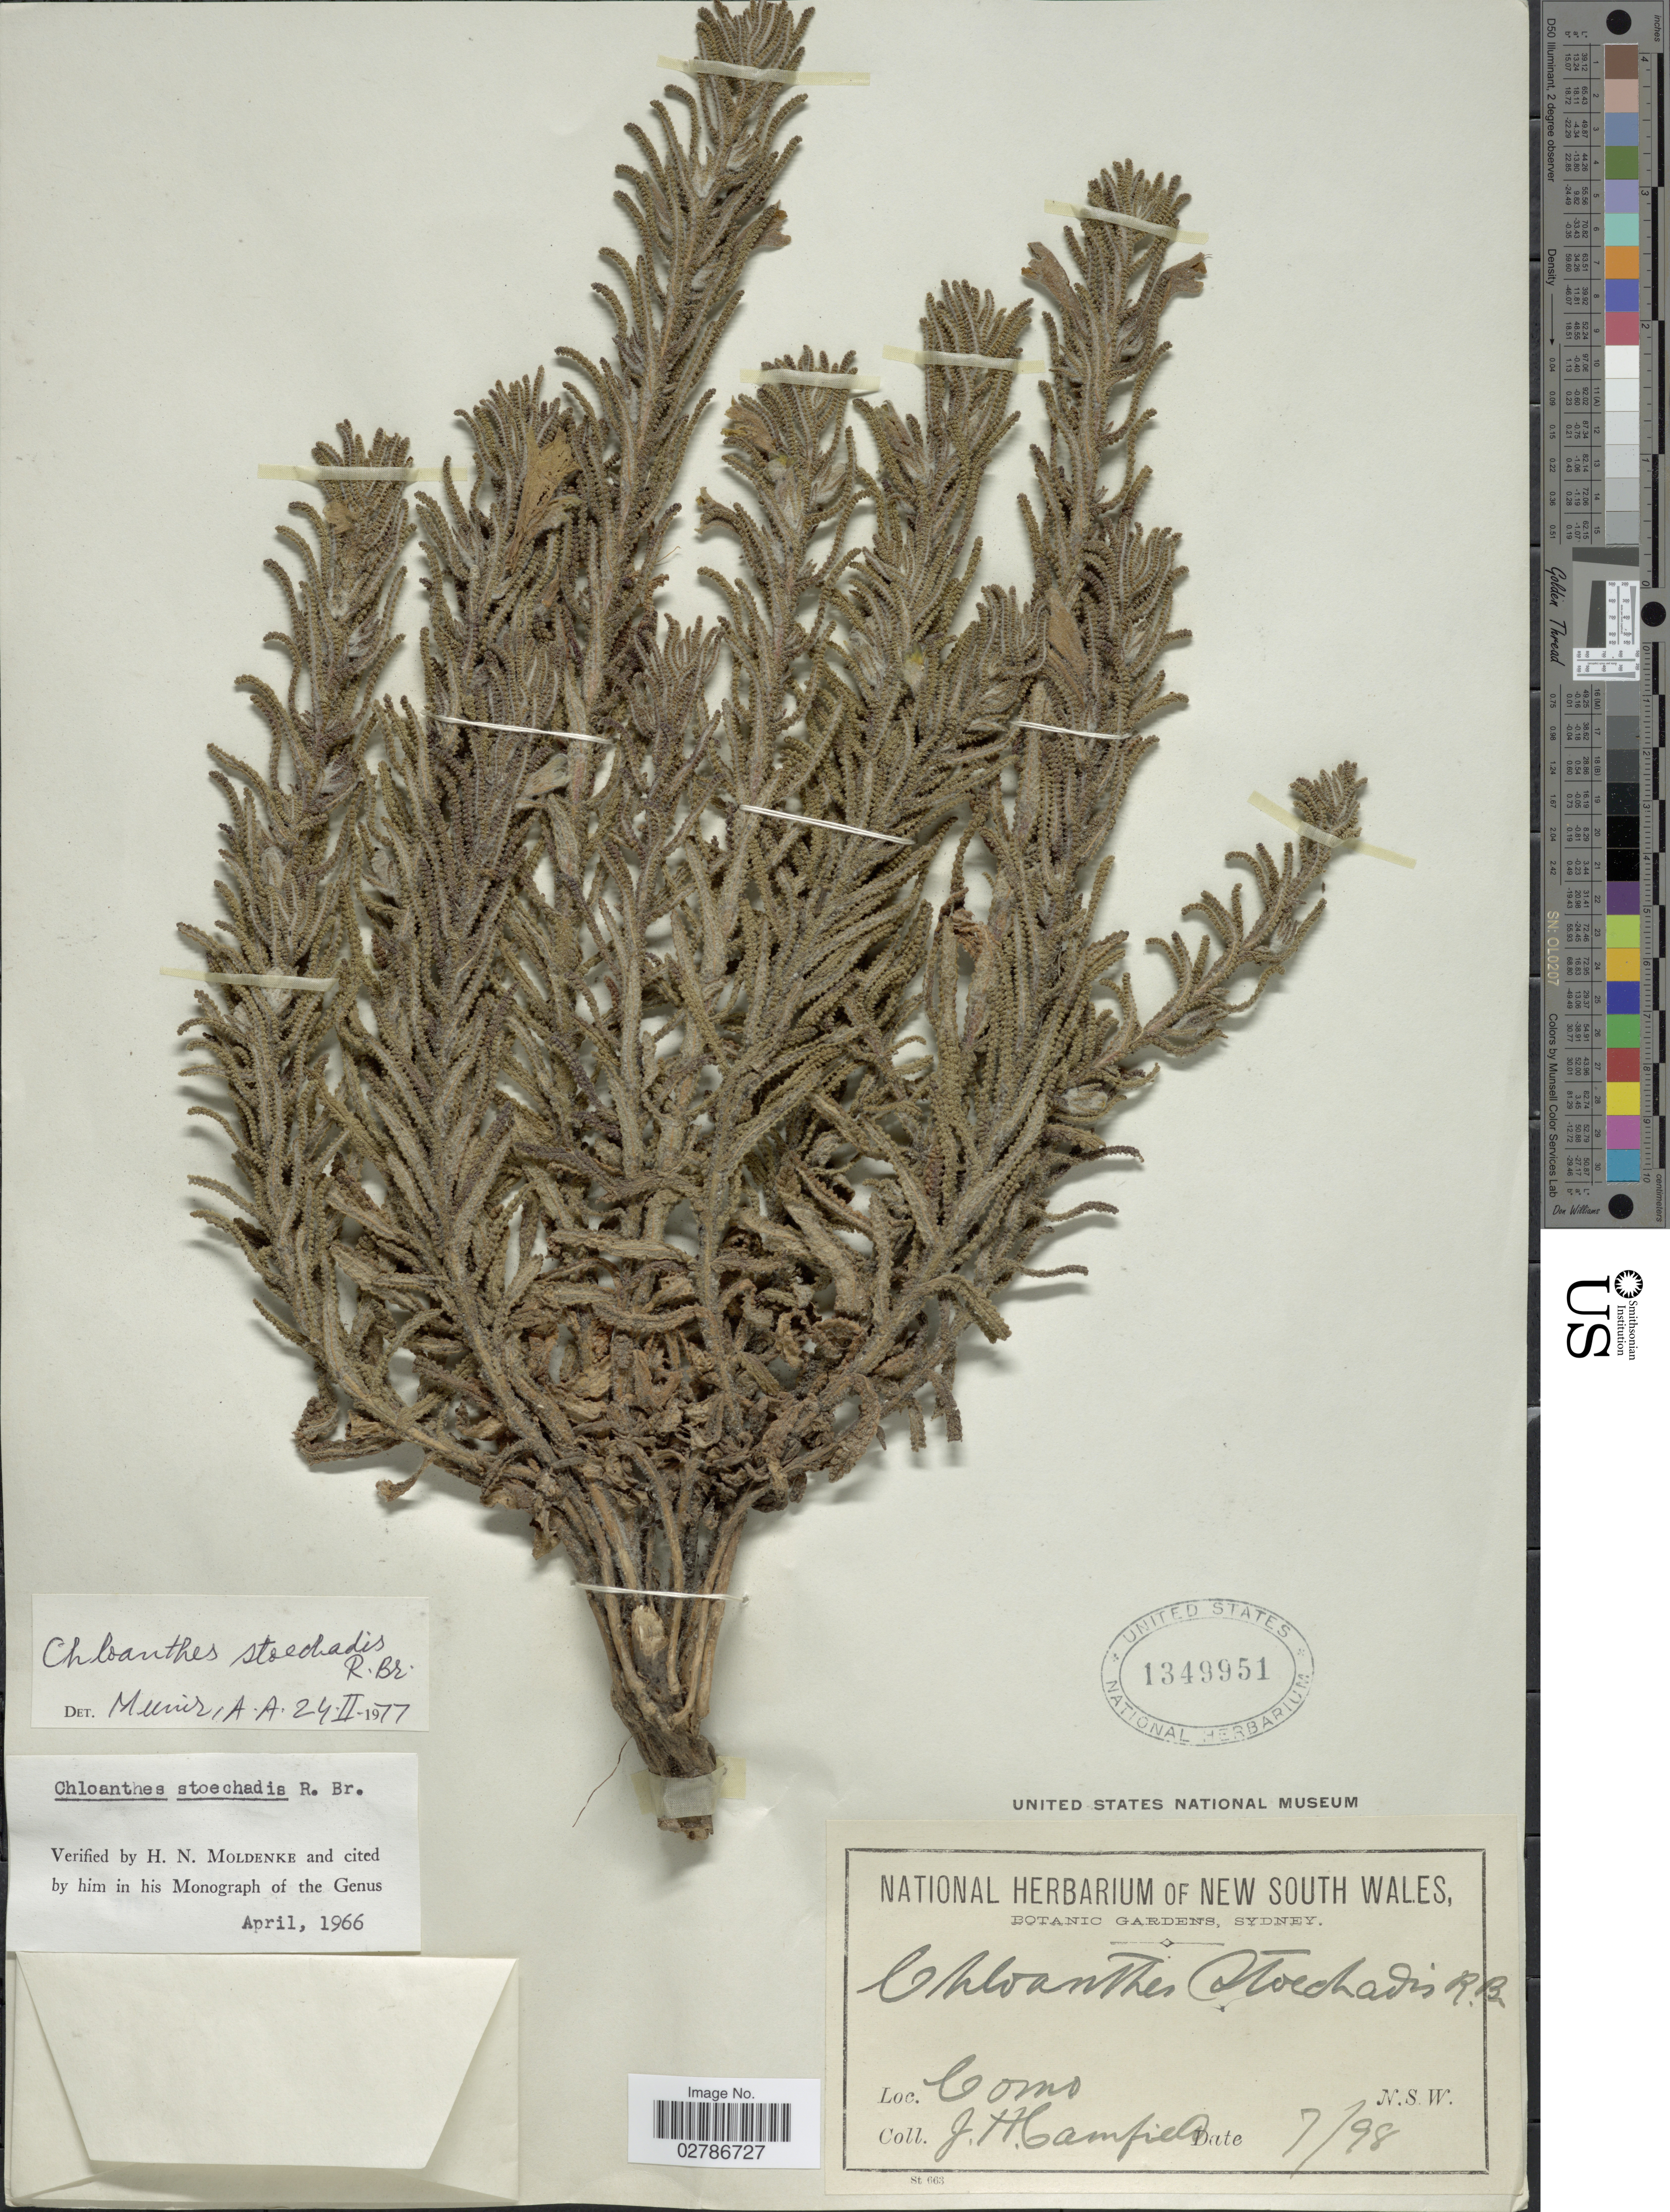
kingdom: Plantae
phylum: Tracheophyta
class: Magnoliopsida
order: Lamiales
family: Lamiaceae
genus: Chloanthes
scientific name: Chloanthes stoechadis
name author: R. Br.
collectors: J. Camfield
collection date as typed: Transcribed d/m/y: /7/98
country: Australia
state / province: New South Wales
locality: Como. N.S.W.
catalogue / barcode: US 1349951